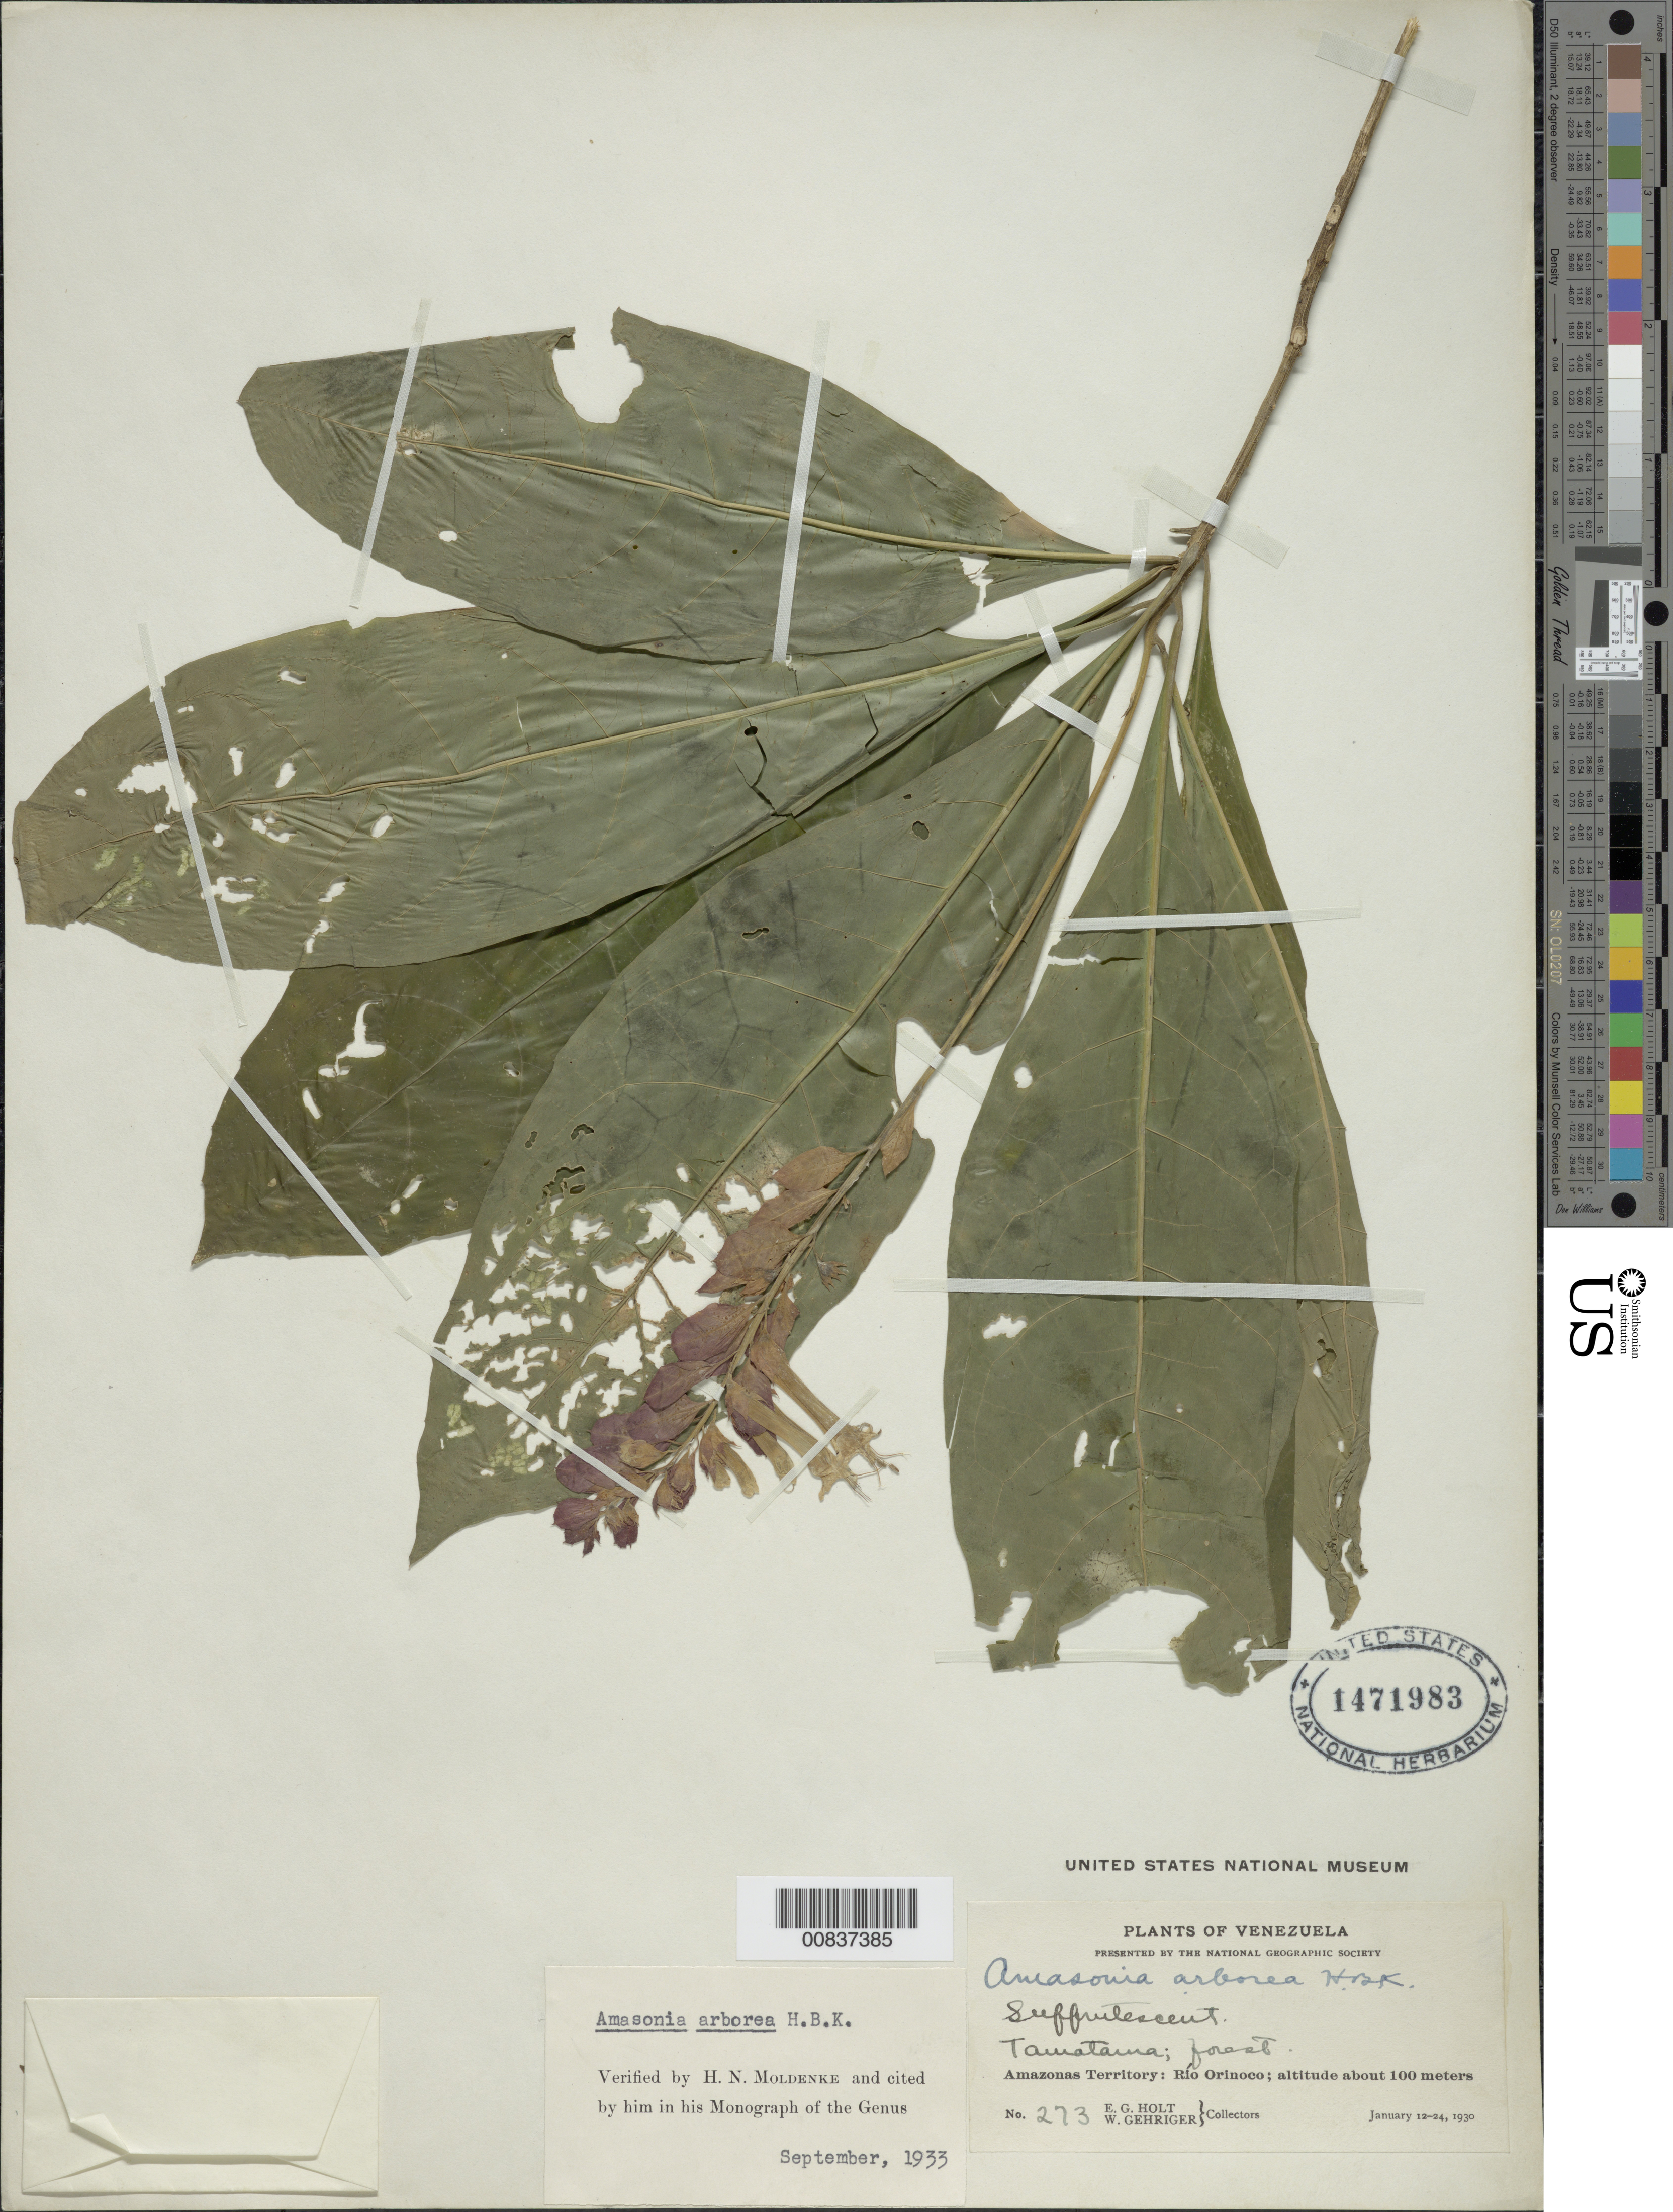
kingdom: Plantae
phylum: Tracheophyta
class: Magnoliopsida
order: Lamiales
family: Lamiaceae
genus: Amasonia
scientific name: Amasonia arborea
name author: (Aubl.) Moldenke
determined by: Moldenke, H. N.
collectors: E. Holt & W. Gehriger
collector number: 273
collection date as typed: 12-Jan-30 to 24-Jan-30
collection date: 1930-01-12/1930-01-24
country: Venezuela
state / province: Amazonas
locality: Tamatama, Alto Río Orinoco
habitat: Forest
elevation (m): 100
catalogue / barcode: US 1471983